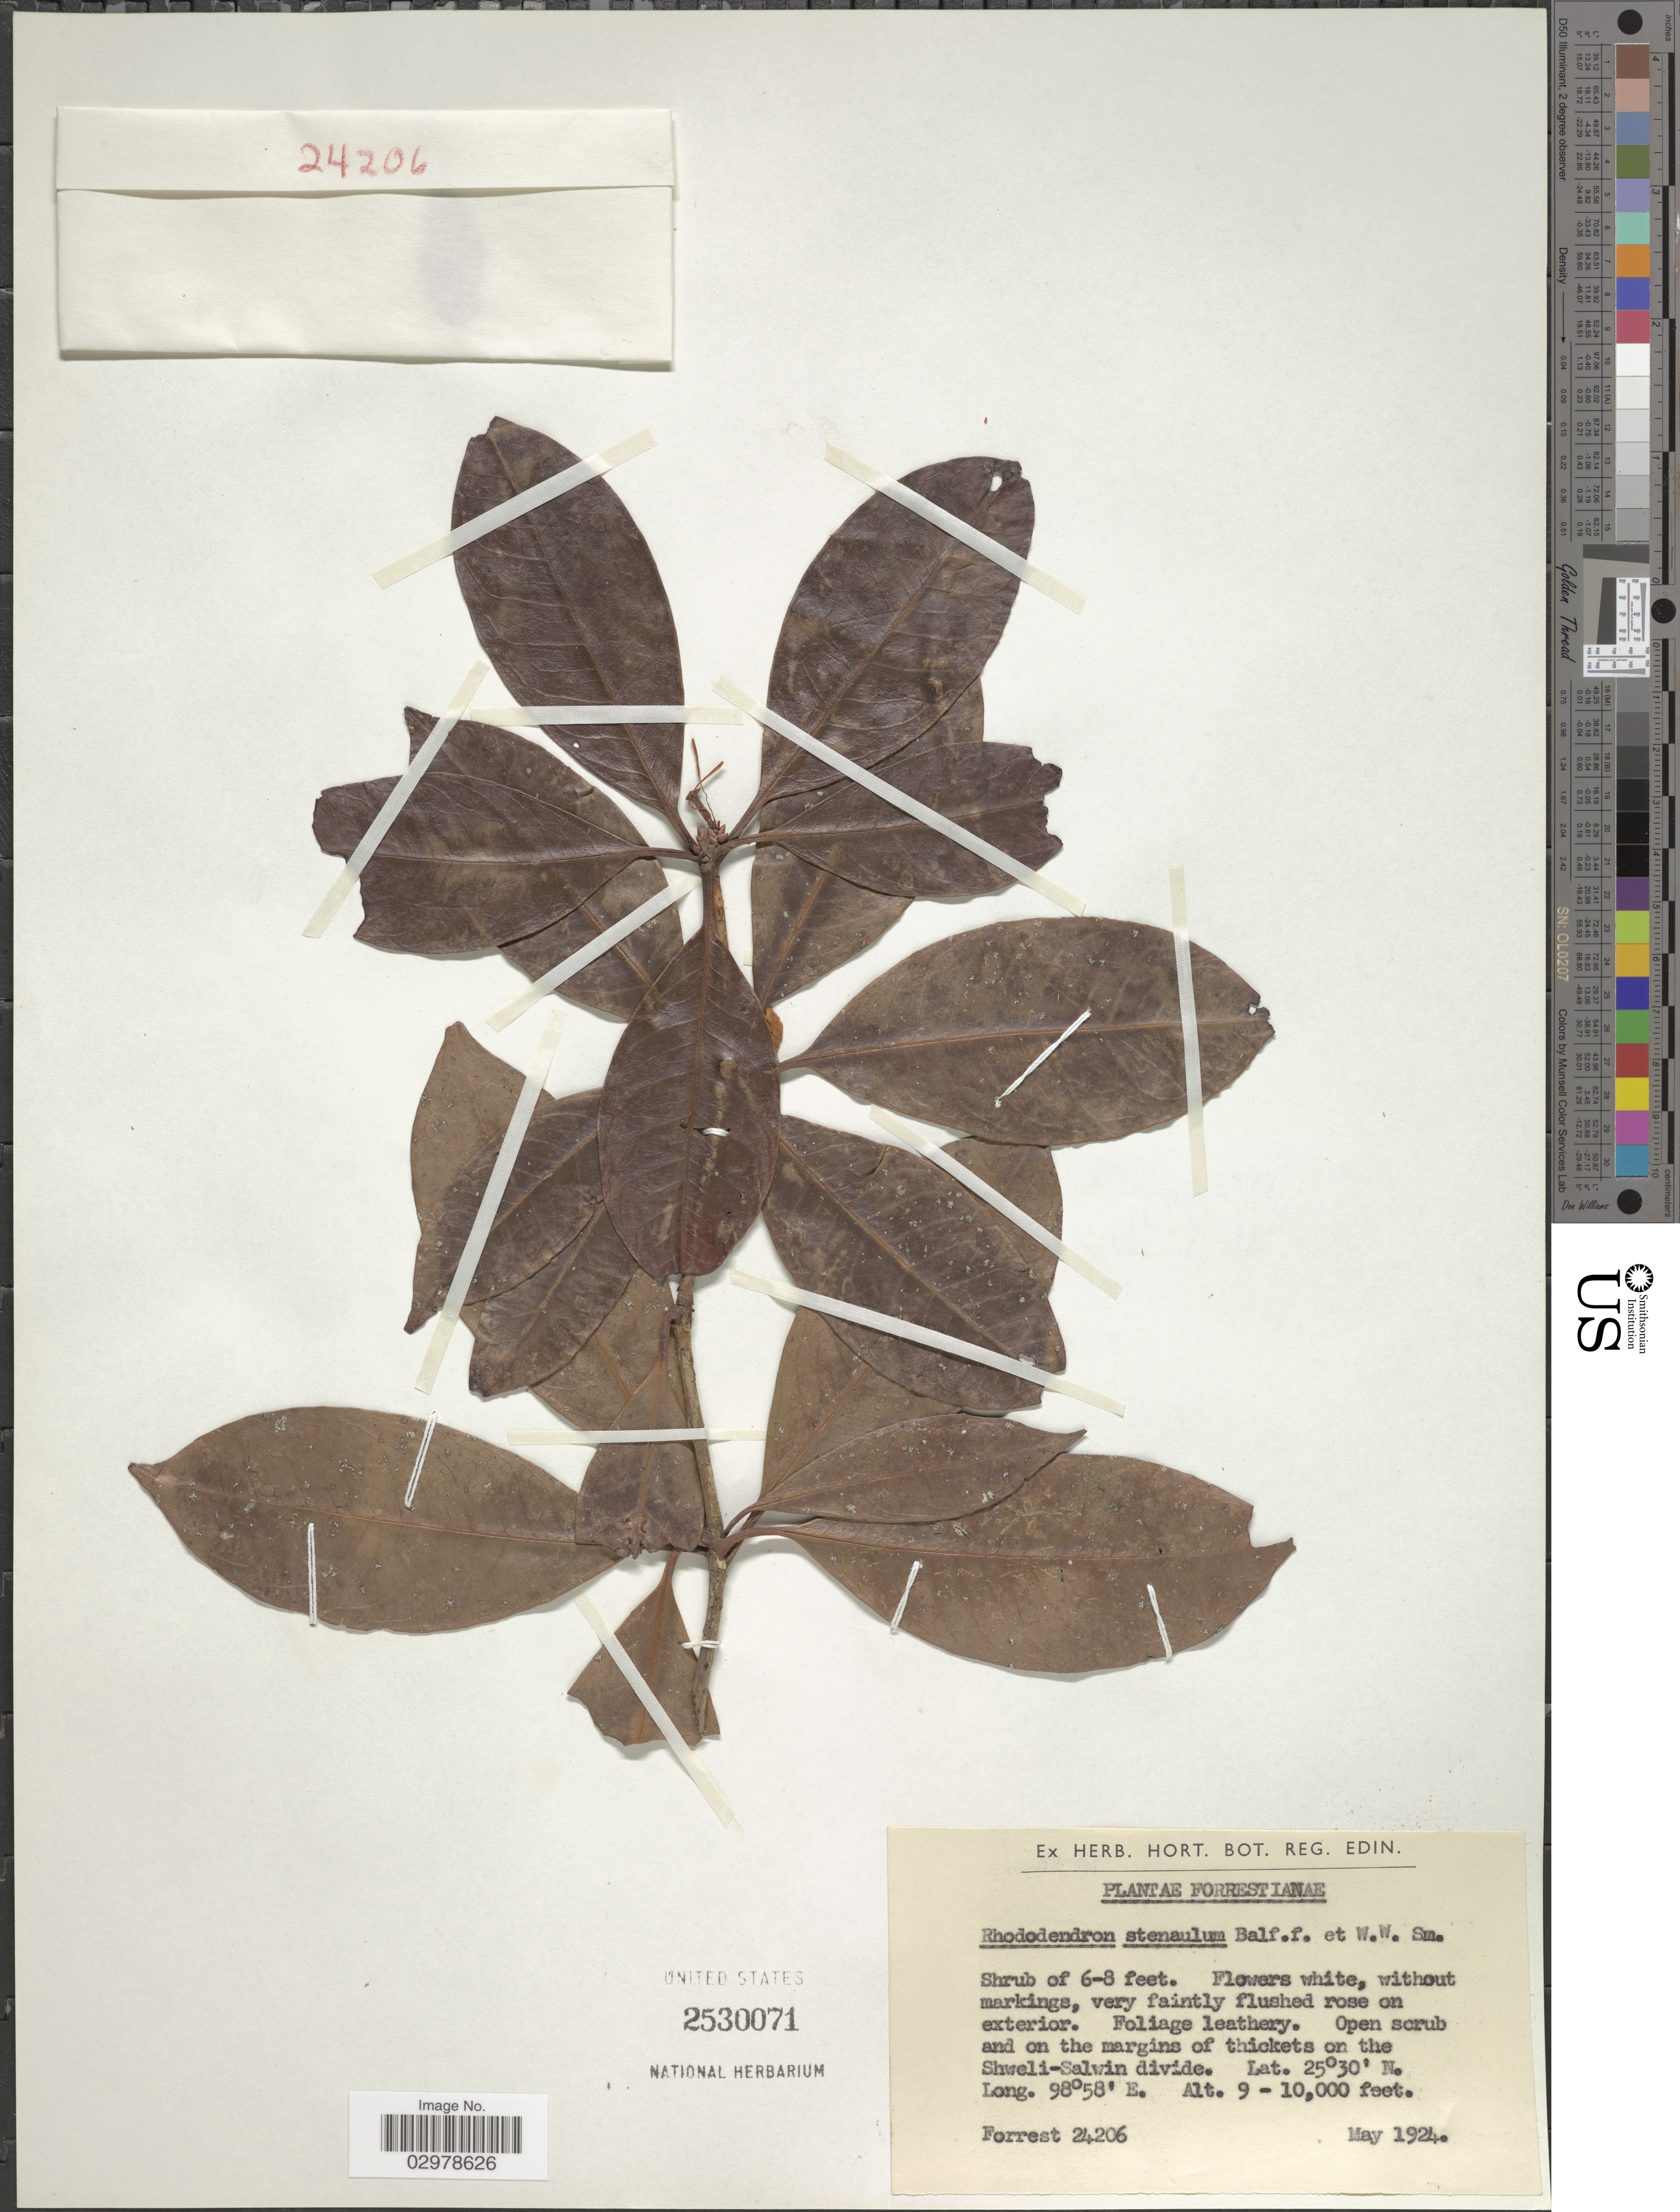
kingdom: Plantae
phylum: Tracheophyta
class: Magnoliopsida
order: Ericales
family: Ericaceae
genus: Rhododendron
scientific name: Rhododendron stenaulum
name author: Balf. f. & W.W. Sm.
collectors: -. Forrest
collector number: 24206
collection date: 1924-05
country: China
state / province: Yunnan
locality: Open scrub and on the margins of thickets on the Shweli-Salwin divide.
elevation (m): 2743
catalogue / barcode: US 2530071